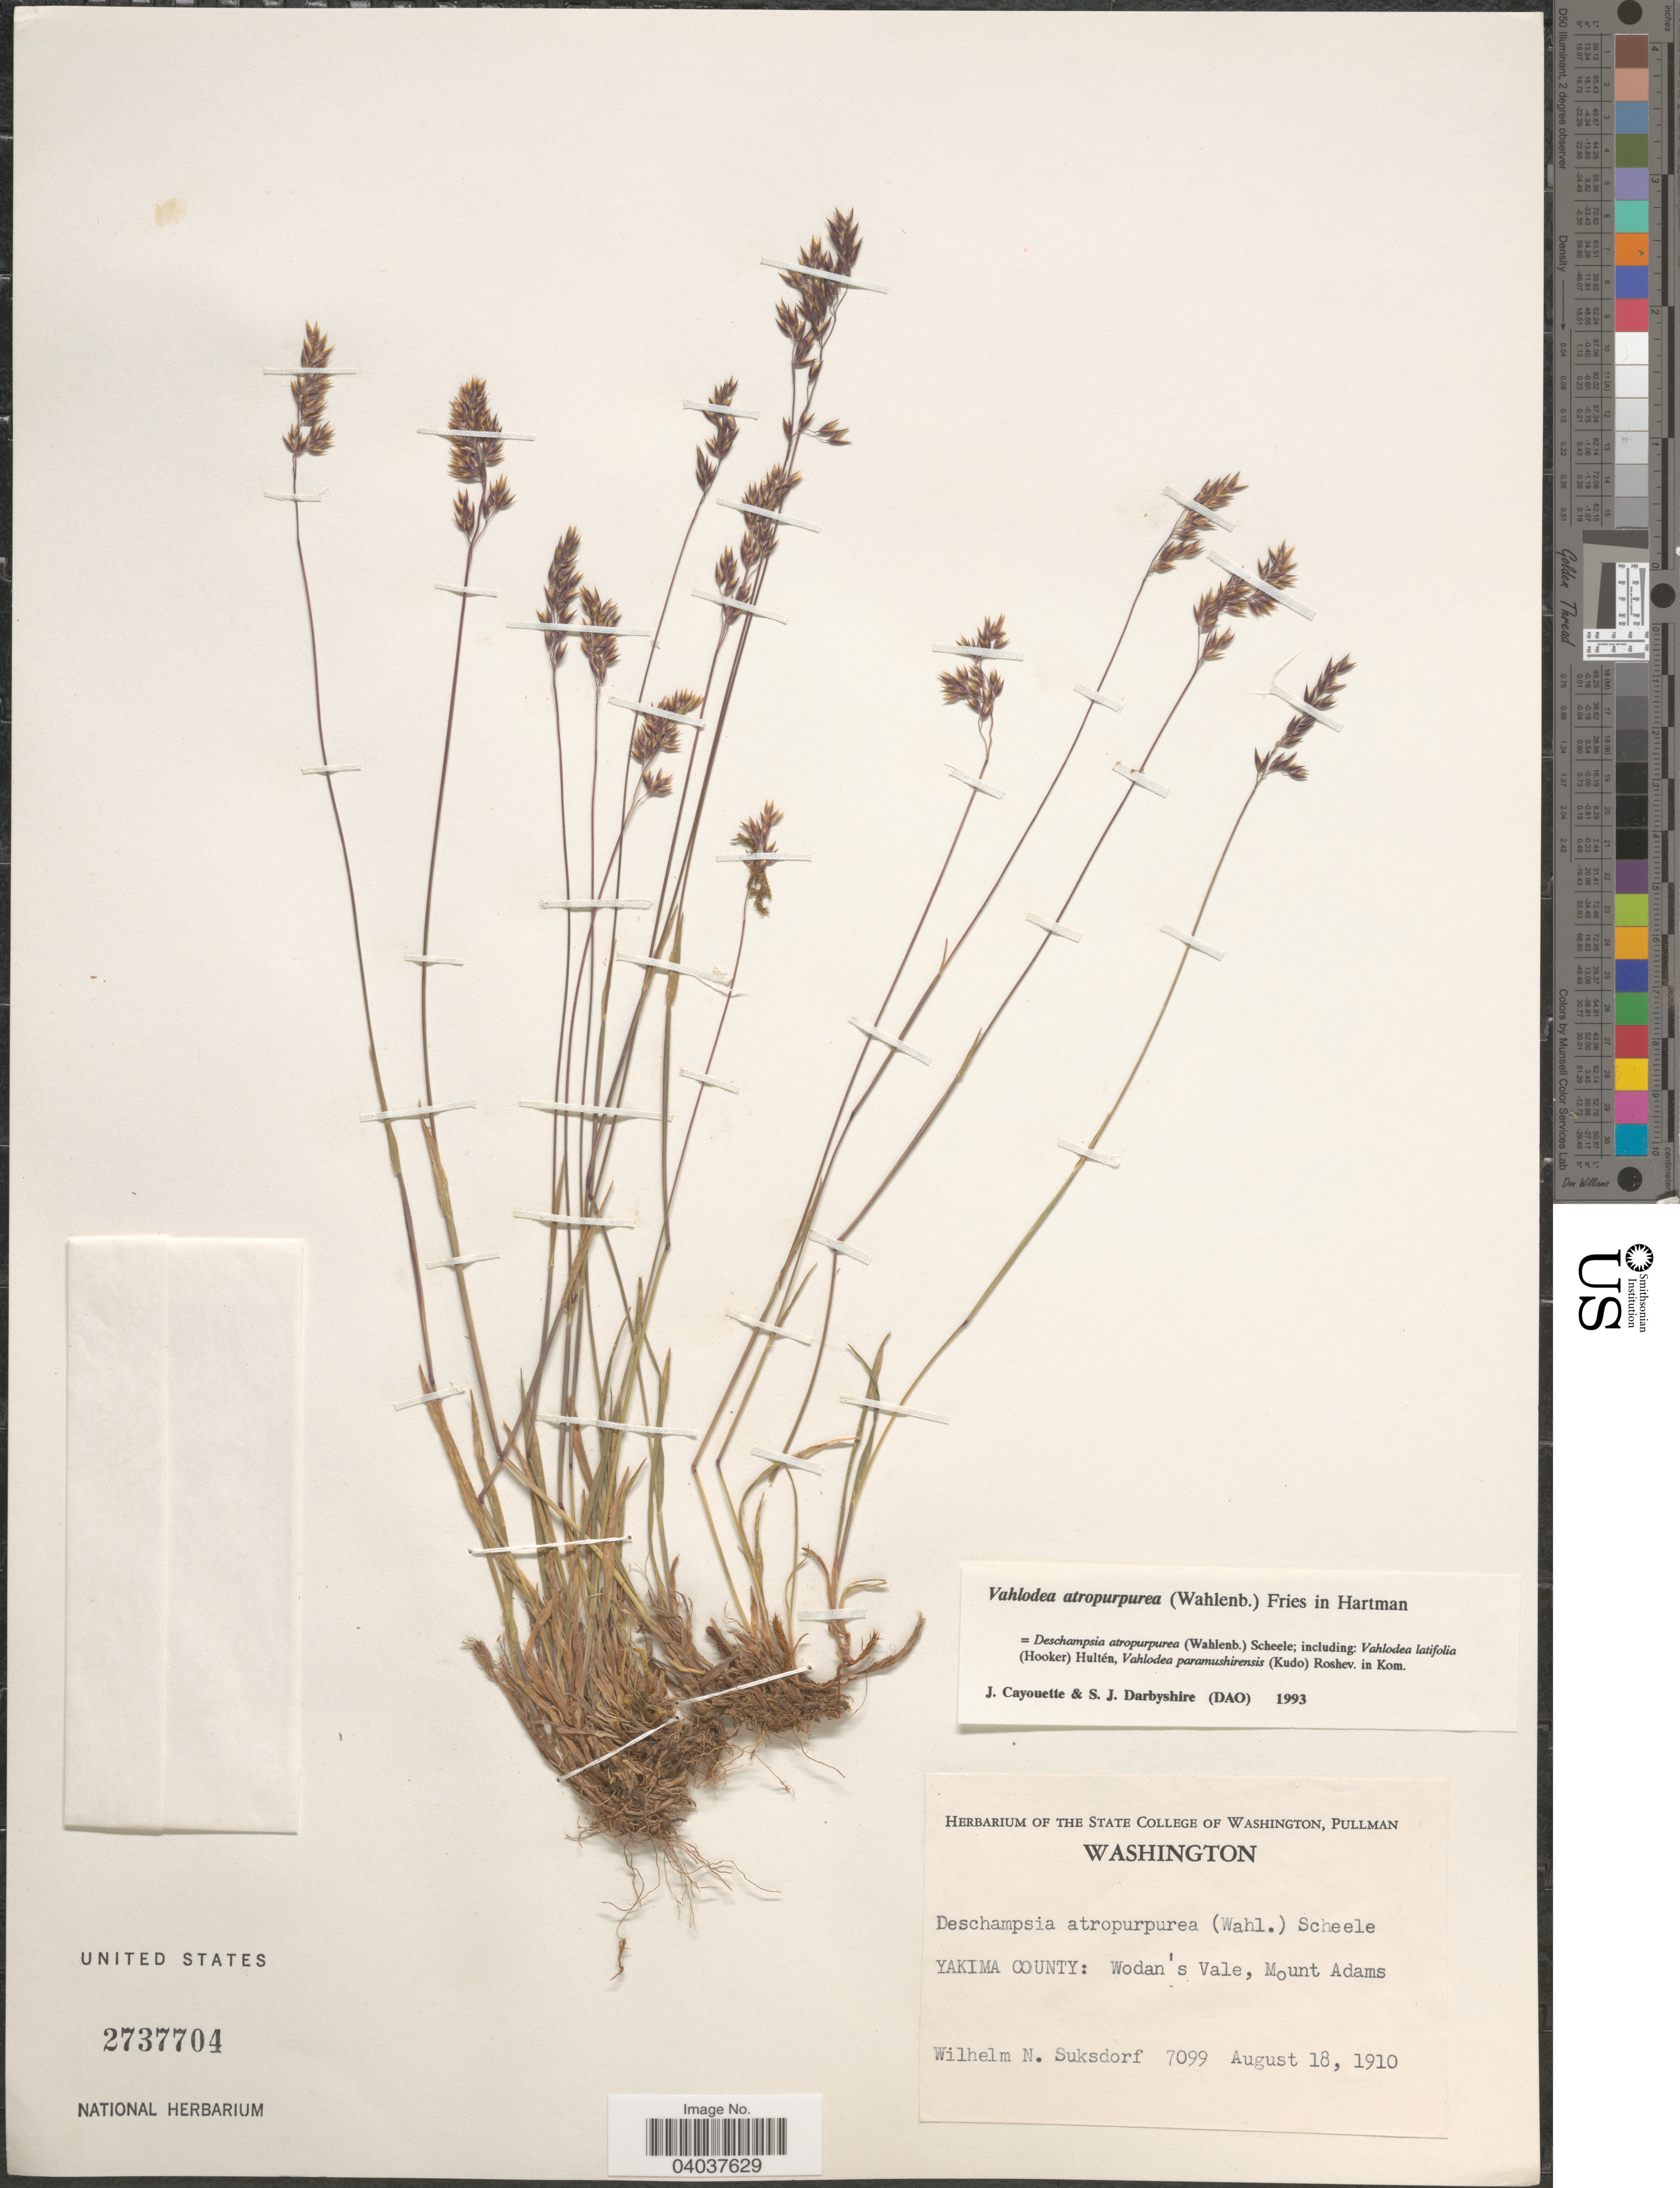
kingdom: Plantae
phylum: Tracheophyta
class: Liliopsida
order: Poales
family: Poaceae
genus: Vahlodea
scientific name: Vahlodea atropurpurea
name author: (Wahlenb.) Fr. ex Hartm.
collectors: W. N. Suksdorf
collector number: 7099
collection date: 1910-08-18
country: United States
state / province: Washington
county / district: Yakima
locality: Yakima County: Wodan's Vale, Mount Adams.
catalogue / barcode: US 2737704